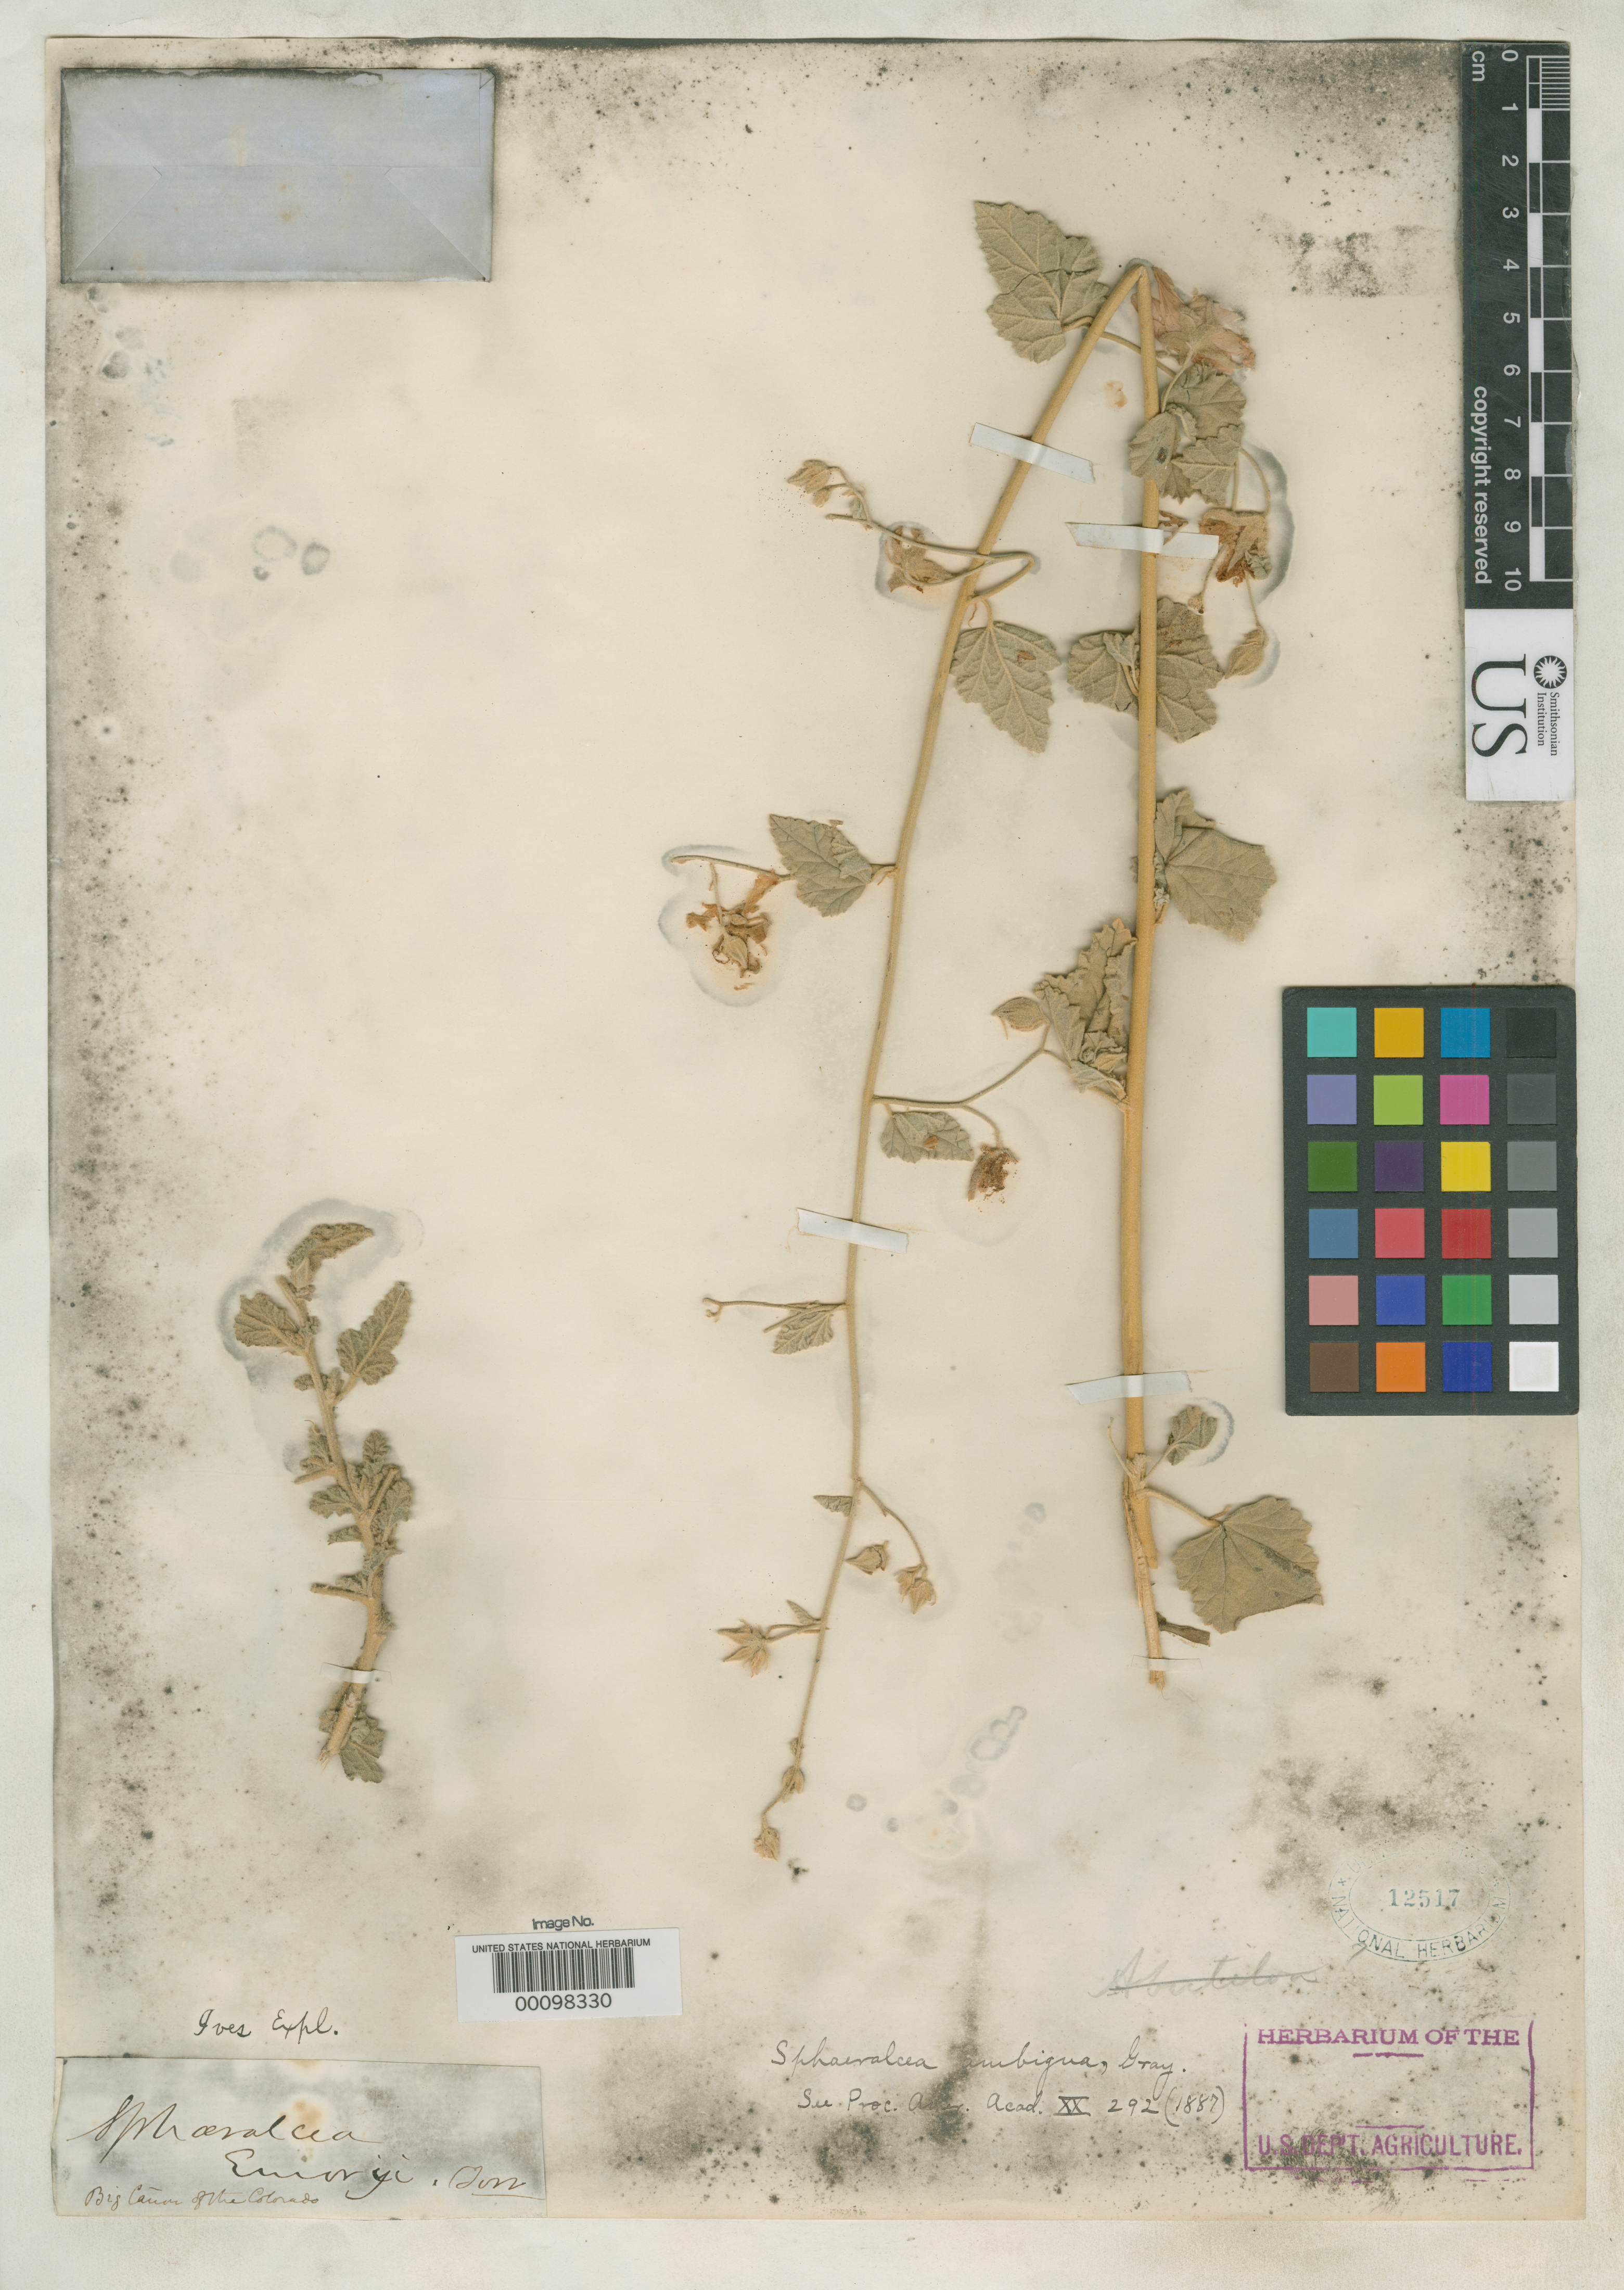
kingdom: Plantae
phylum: Tracheophyta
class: Magnoliopsida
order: Malvales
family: Malvaceae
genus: Sphaeralcea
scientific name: Sphaeralcea ambigua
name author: A. Gray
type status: Isosyntype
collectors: E. Ives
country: United States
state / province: Arizona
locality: Canyon of the Colorado.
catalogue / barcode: US 12517